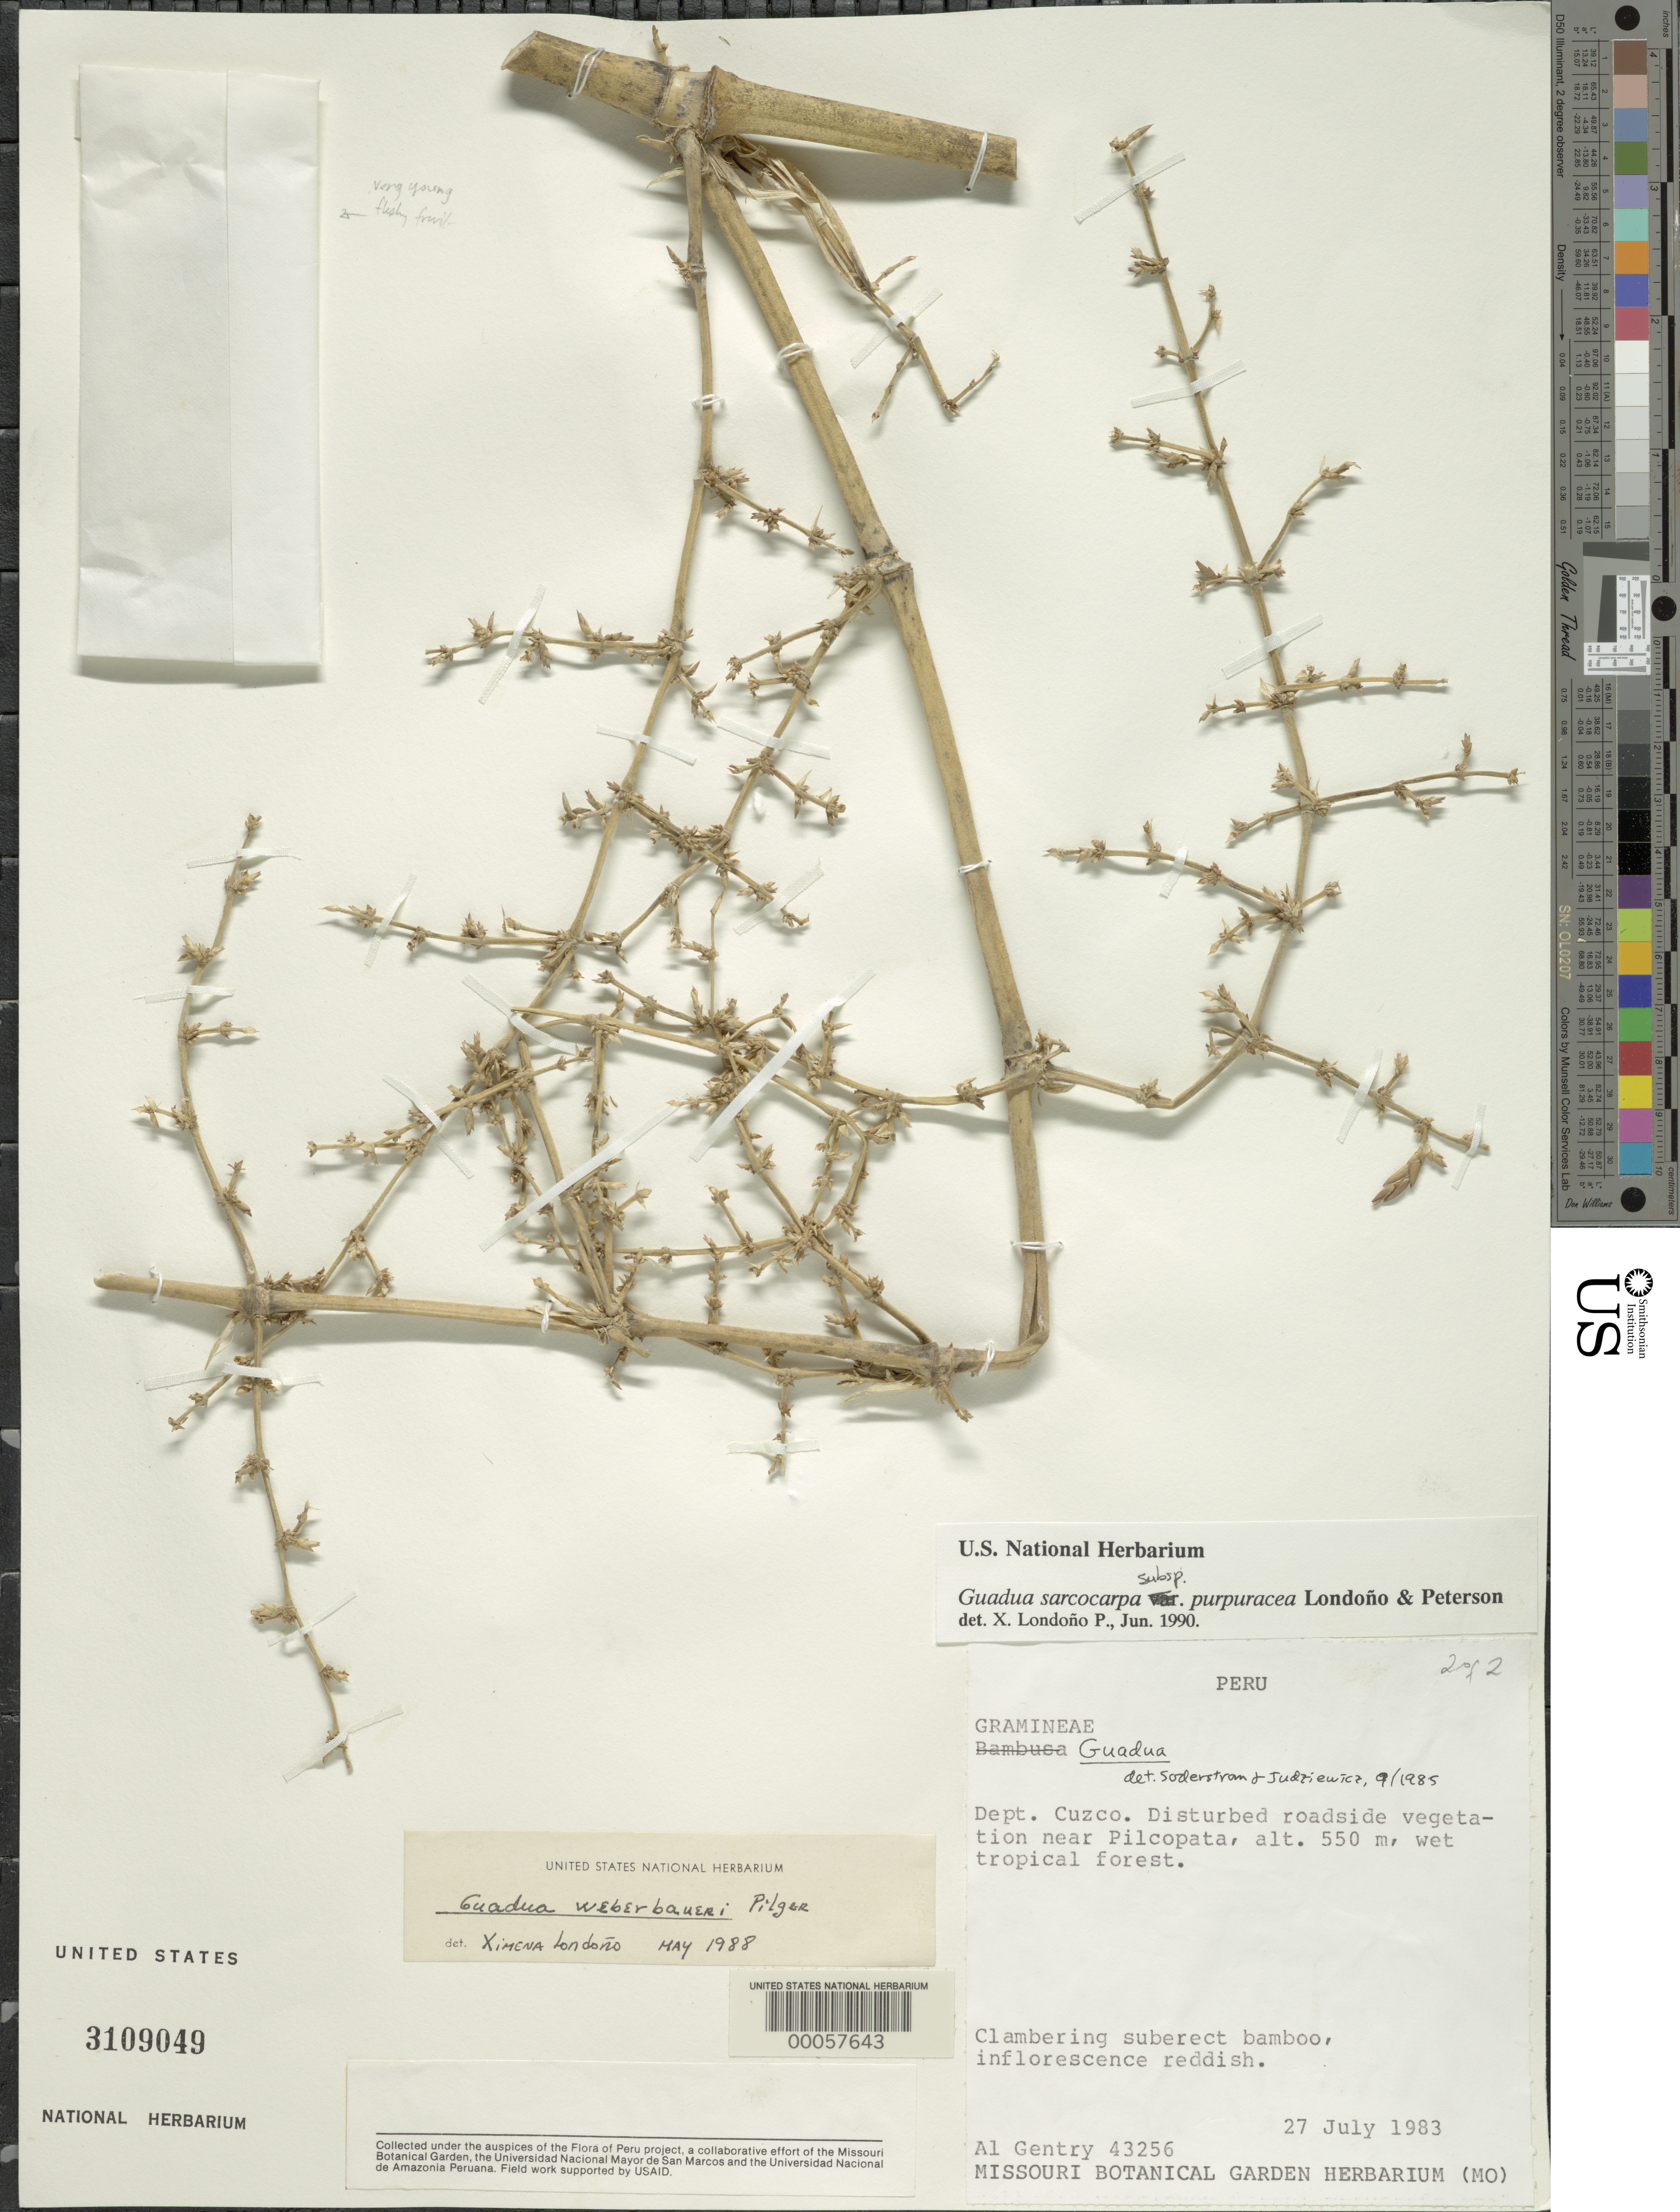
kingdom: Plantae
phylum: Tracheophyta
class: Liliopsida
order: Poales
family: Poaceae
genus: Guadua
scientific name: Guadua weberbaueri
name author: Pilg.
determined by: McMurchie, Elizabeth, (UNITED STATES)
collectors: A. H. Gentry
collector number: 43256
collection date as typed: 27 Jul 1983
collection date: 1983-07-27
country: Peru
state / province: Cusco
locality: near Pilcopata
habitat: Disturbed roadside vegetation; wet tropical forest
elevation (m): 550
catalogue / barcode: US 3109049